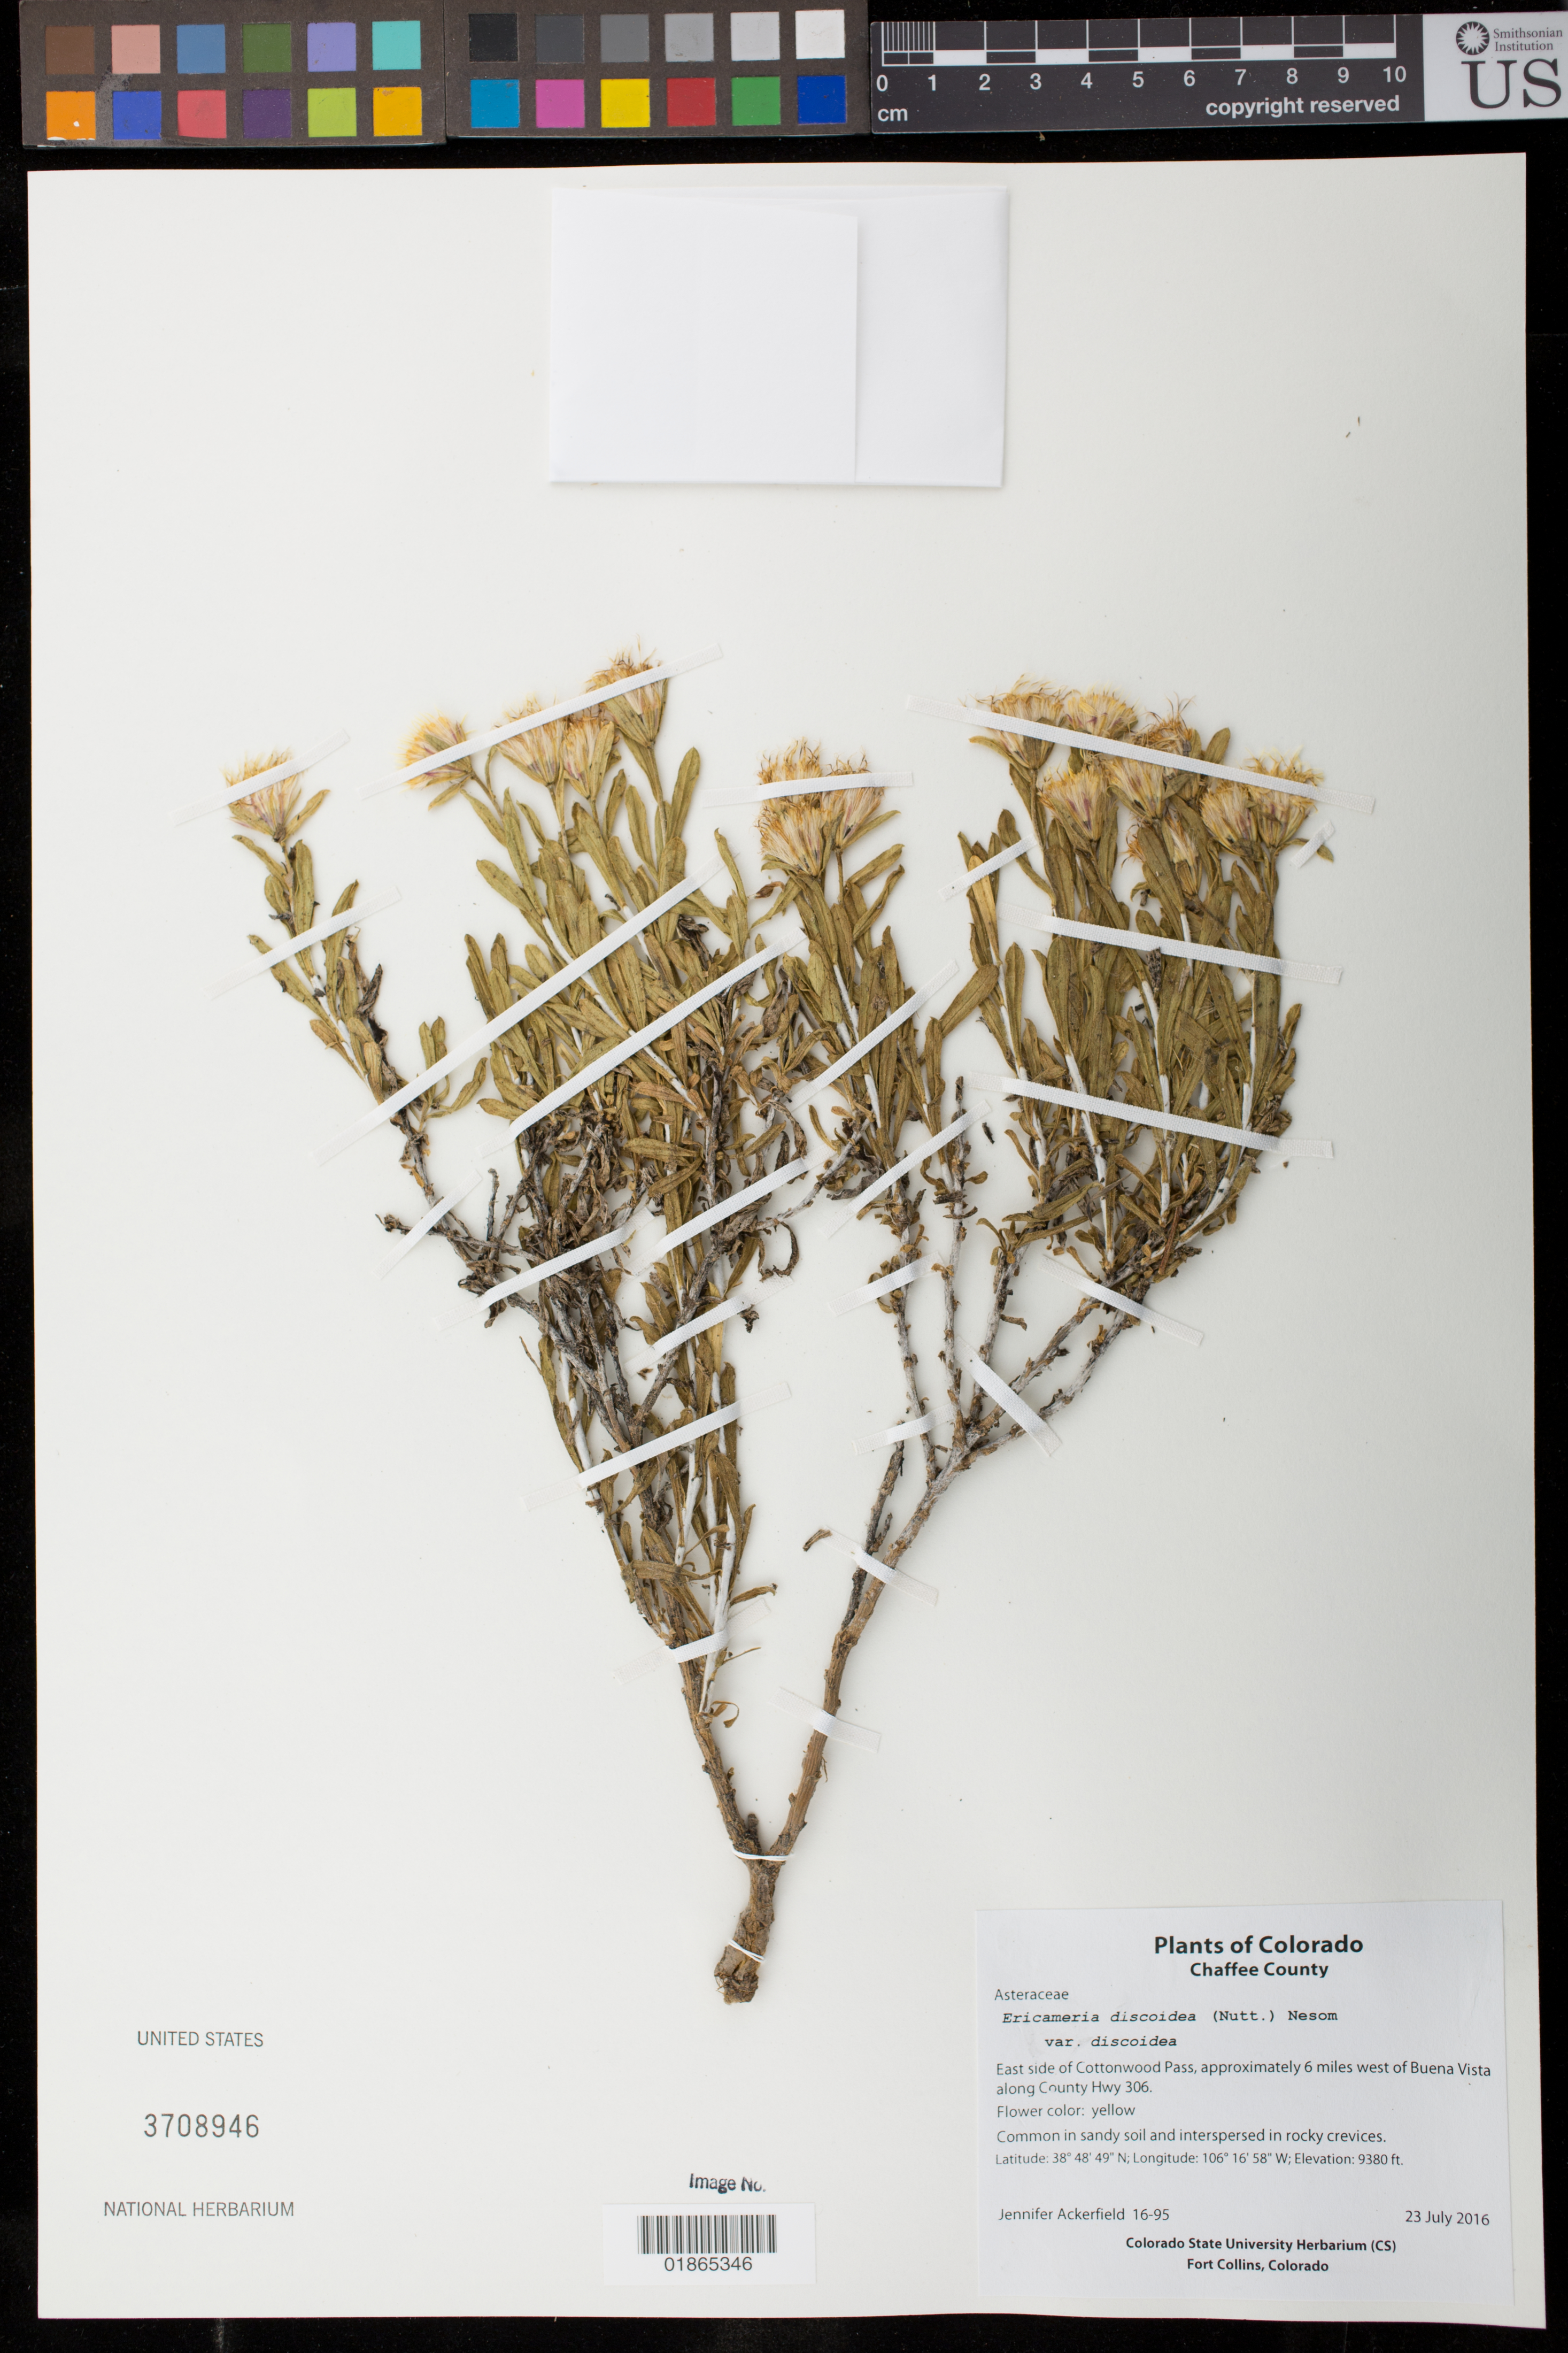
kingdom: Plantae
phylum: Tracheophyta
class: Magnoliopsida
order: Asterales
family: Asteraceae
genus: Ericameria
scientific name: Ericameria discoidea var. discoidea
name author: (Nutt.) G.L. Nesom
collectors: J. Ackerfield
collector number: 16-95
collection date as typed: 23 July 2016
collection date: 2016-07-23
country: United States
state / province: Colorado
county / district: Chaffee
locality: East side of Cottonwood Pass, approximately 6 miles west of Buena Vista along County Rd. 306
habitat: Common in sandy soil and interspersed in rocky crevices.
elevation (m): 2859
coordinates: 38 48 49 N, 106 16 58 W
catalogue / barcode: US 3708946